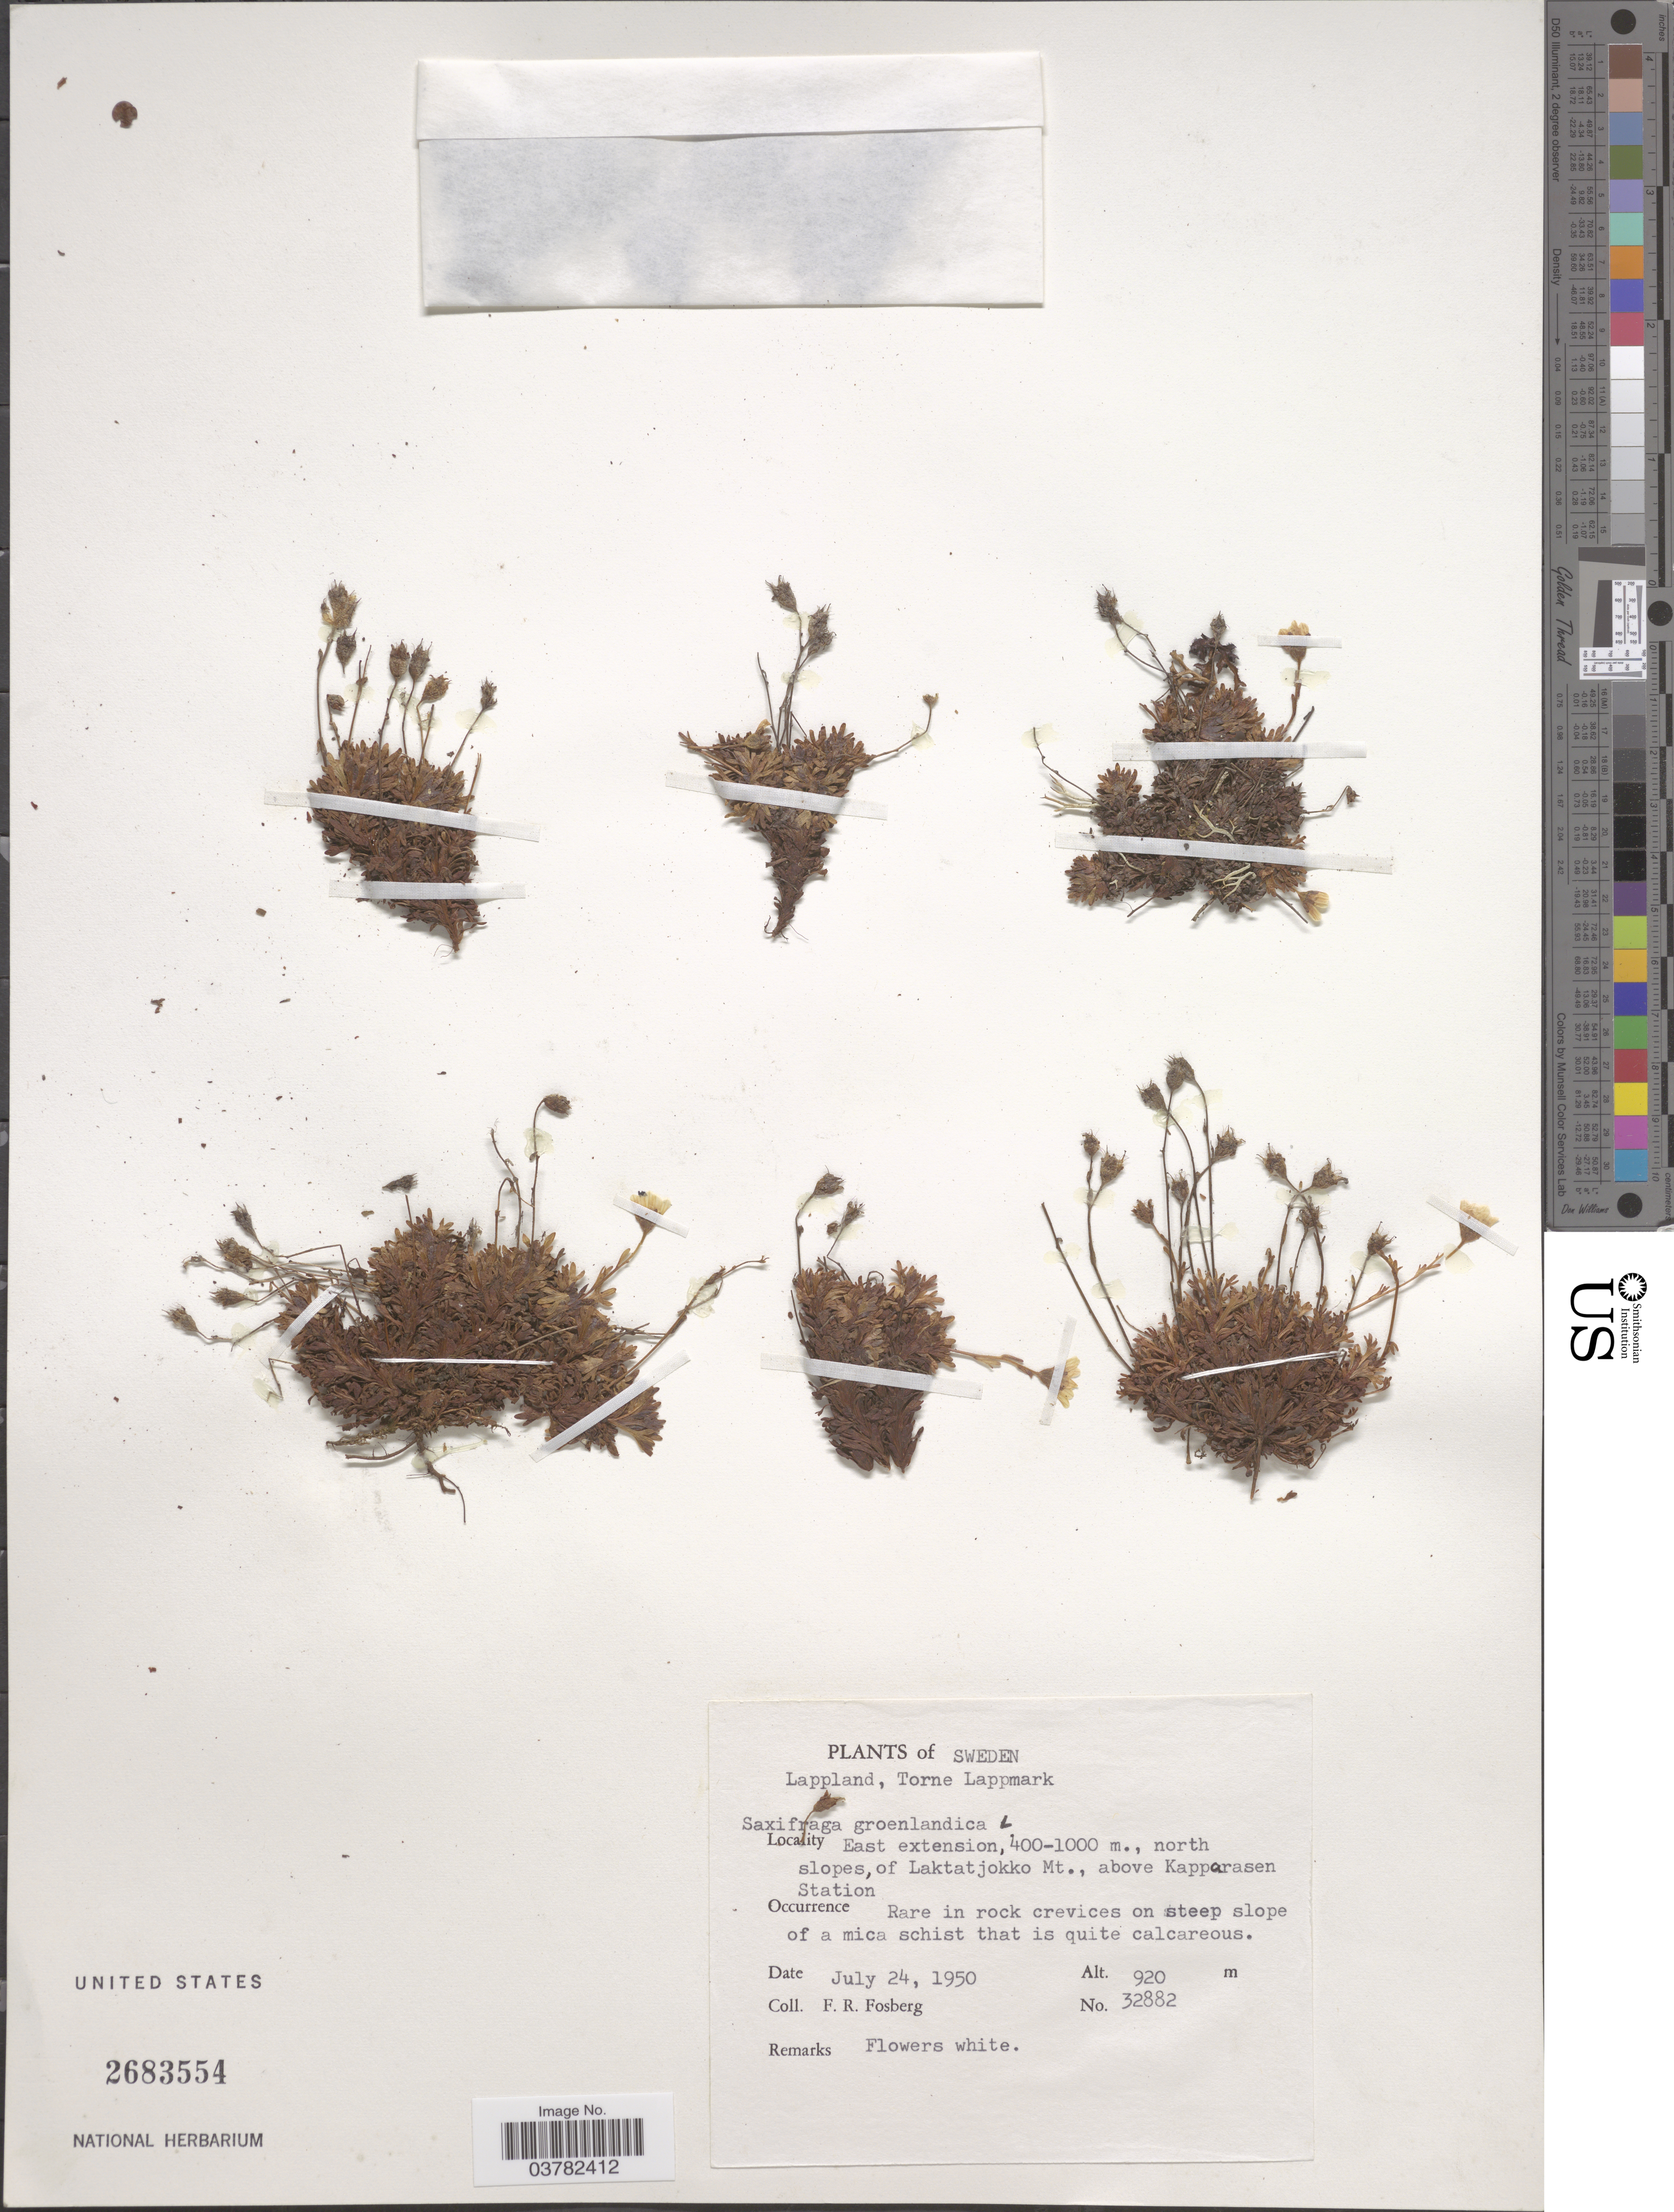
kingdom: Plantae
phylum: Tracheophyta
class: Magnoliopsida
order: Saxifragales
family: Saxifragaceae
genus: Saxifraga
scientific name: Saxifraga groenlandica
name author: L.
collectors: F. R. Fosberg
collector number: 32882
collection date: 1950-07-24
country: Sweden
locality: Lappland, Torne Lappmark. East extension, 400-1000 m., north slopes, of Laktatjokko Mt., above Kapparasen Station.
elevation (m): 920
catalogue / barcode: US 2683554